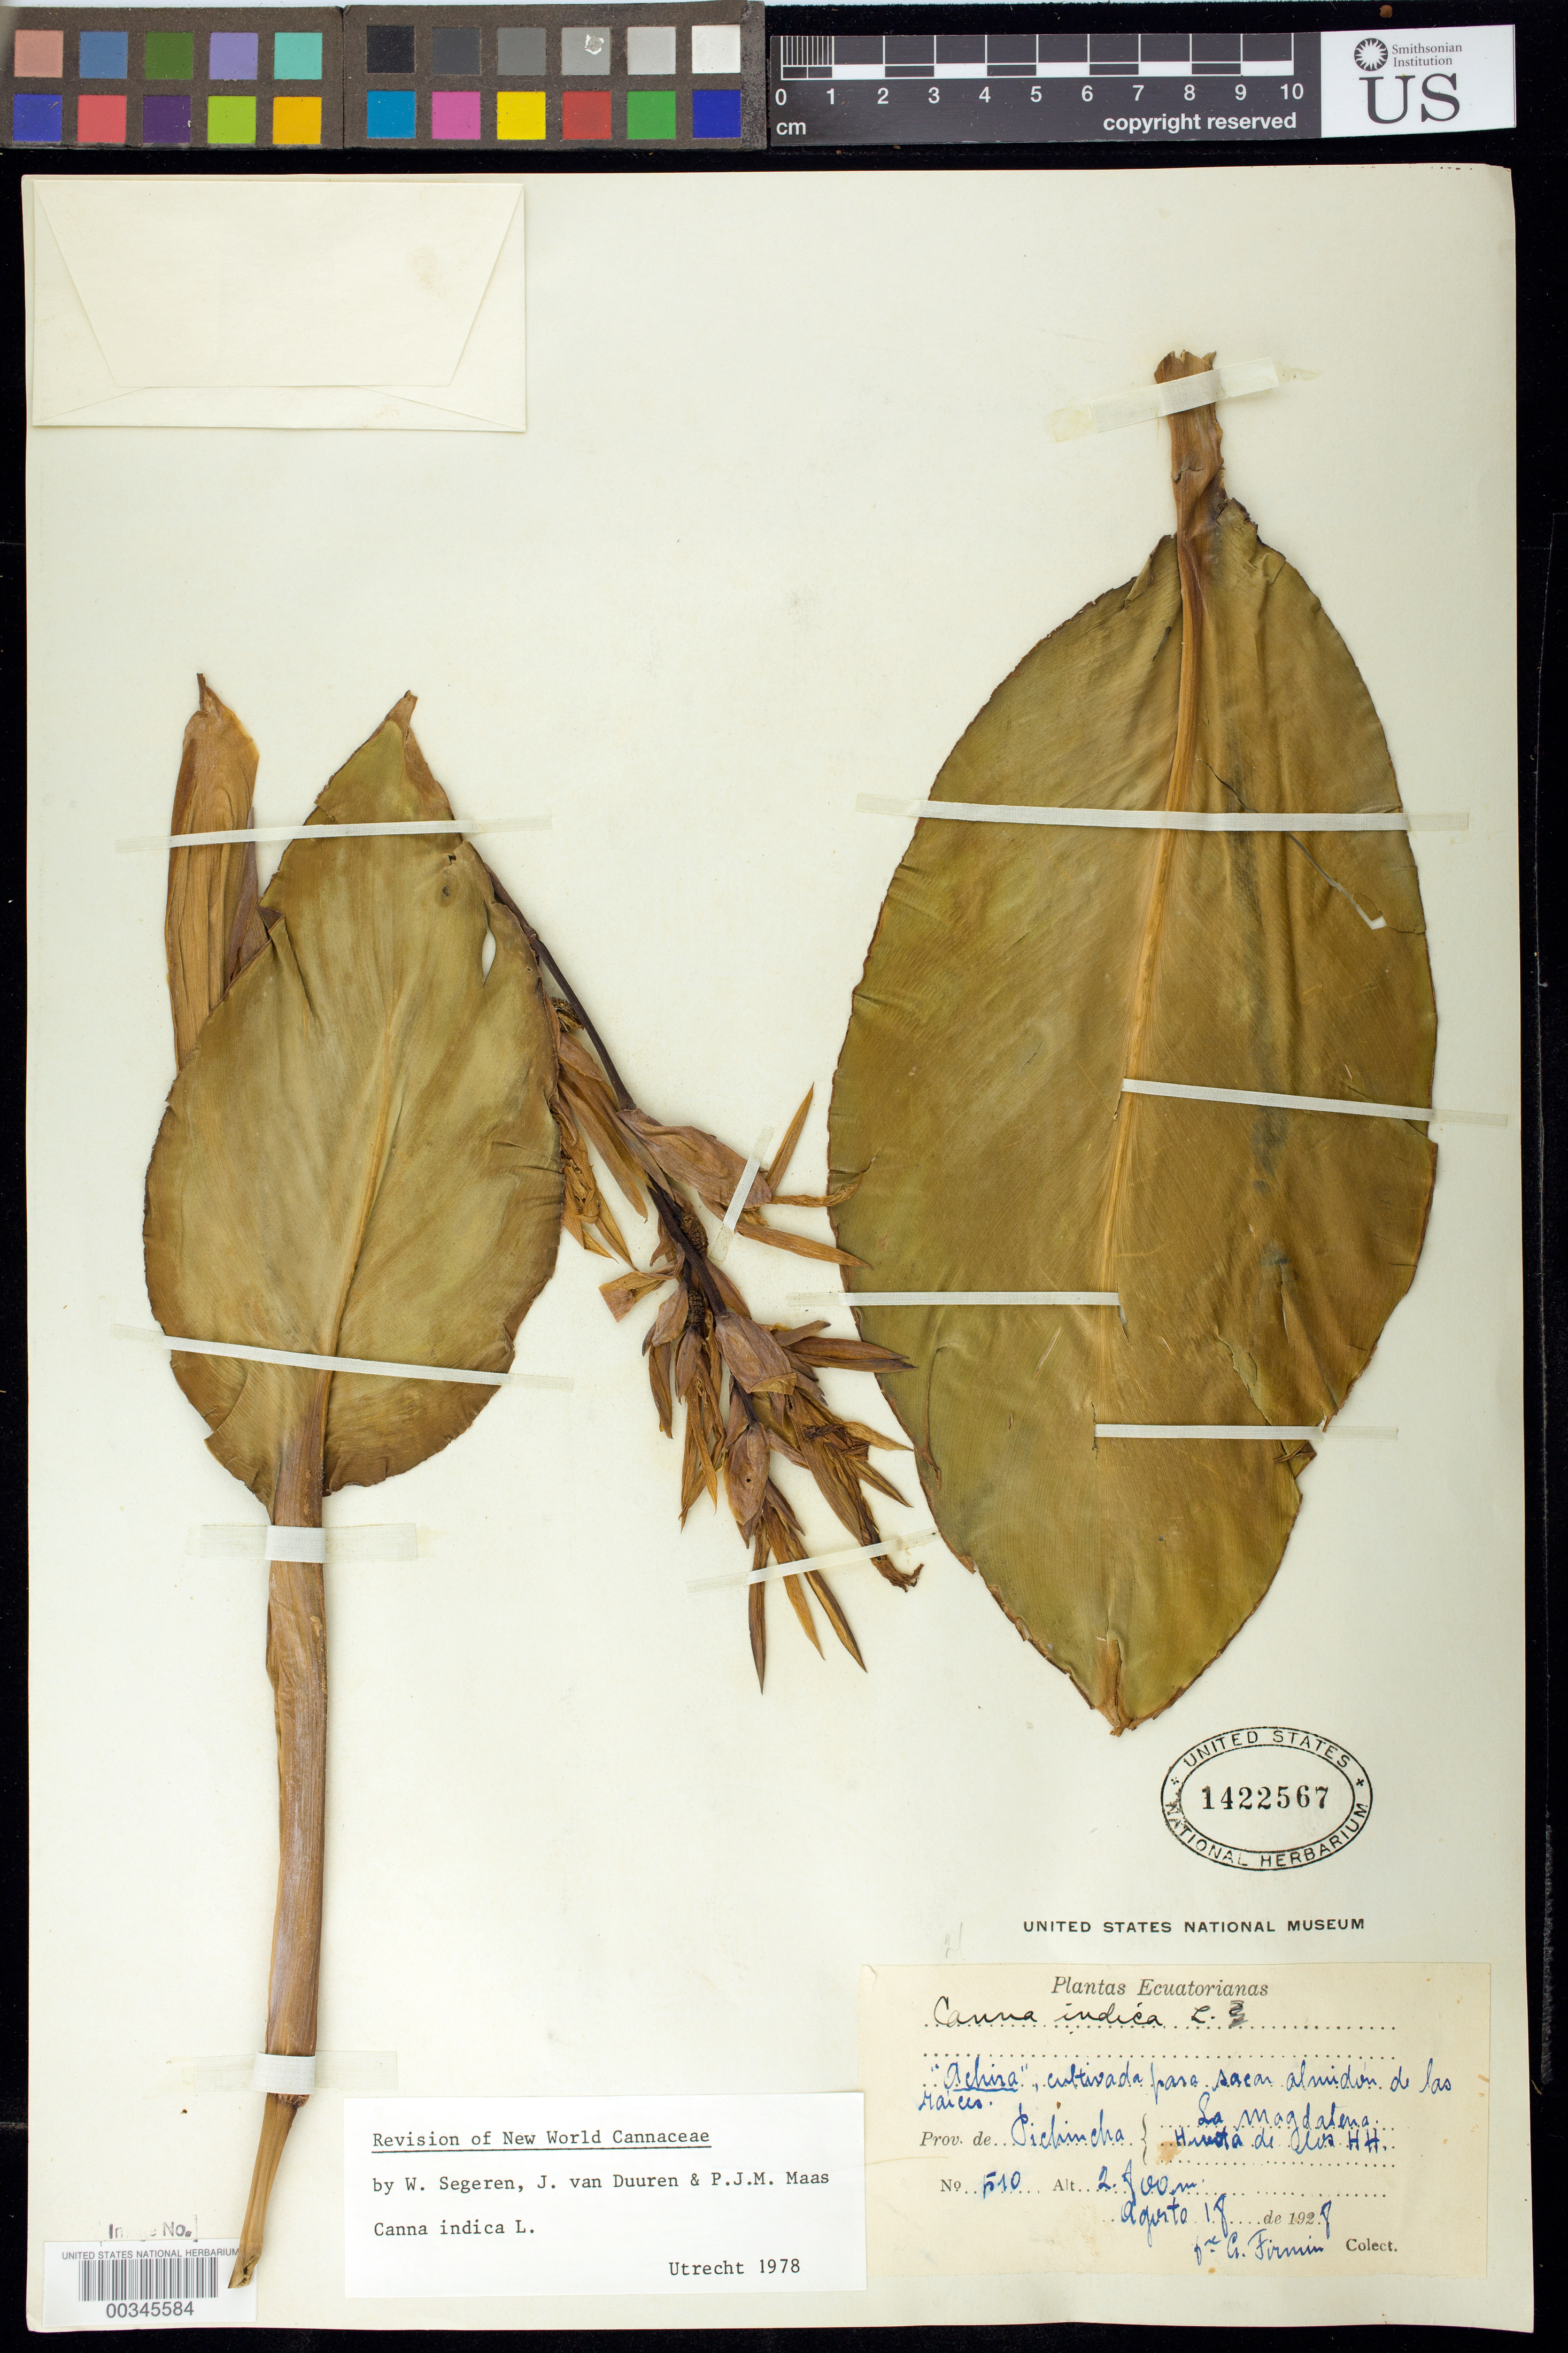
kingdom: Plantae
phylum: Tracheophyta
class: Liliopsida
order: Zingiberales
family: Cannaceae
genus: Canna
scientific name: Canna indica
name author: L.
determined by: Segeren, W.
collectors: G. Firmin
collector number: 510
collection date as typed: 18 Aug 1928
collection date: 1928-08-18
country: Ecuador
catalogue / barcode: US 1422567